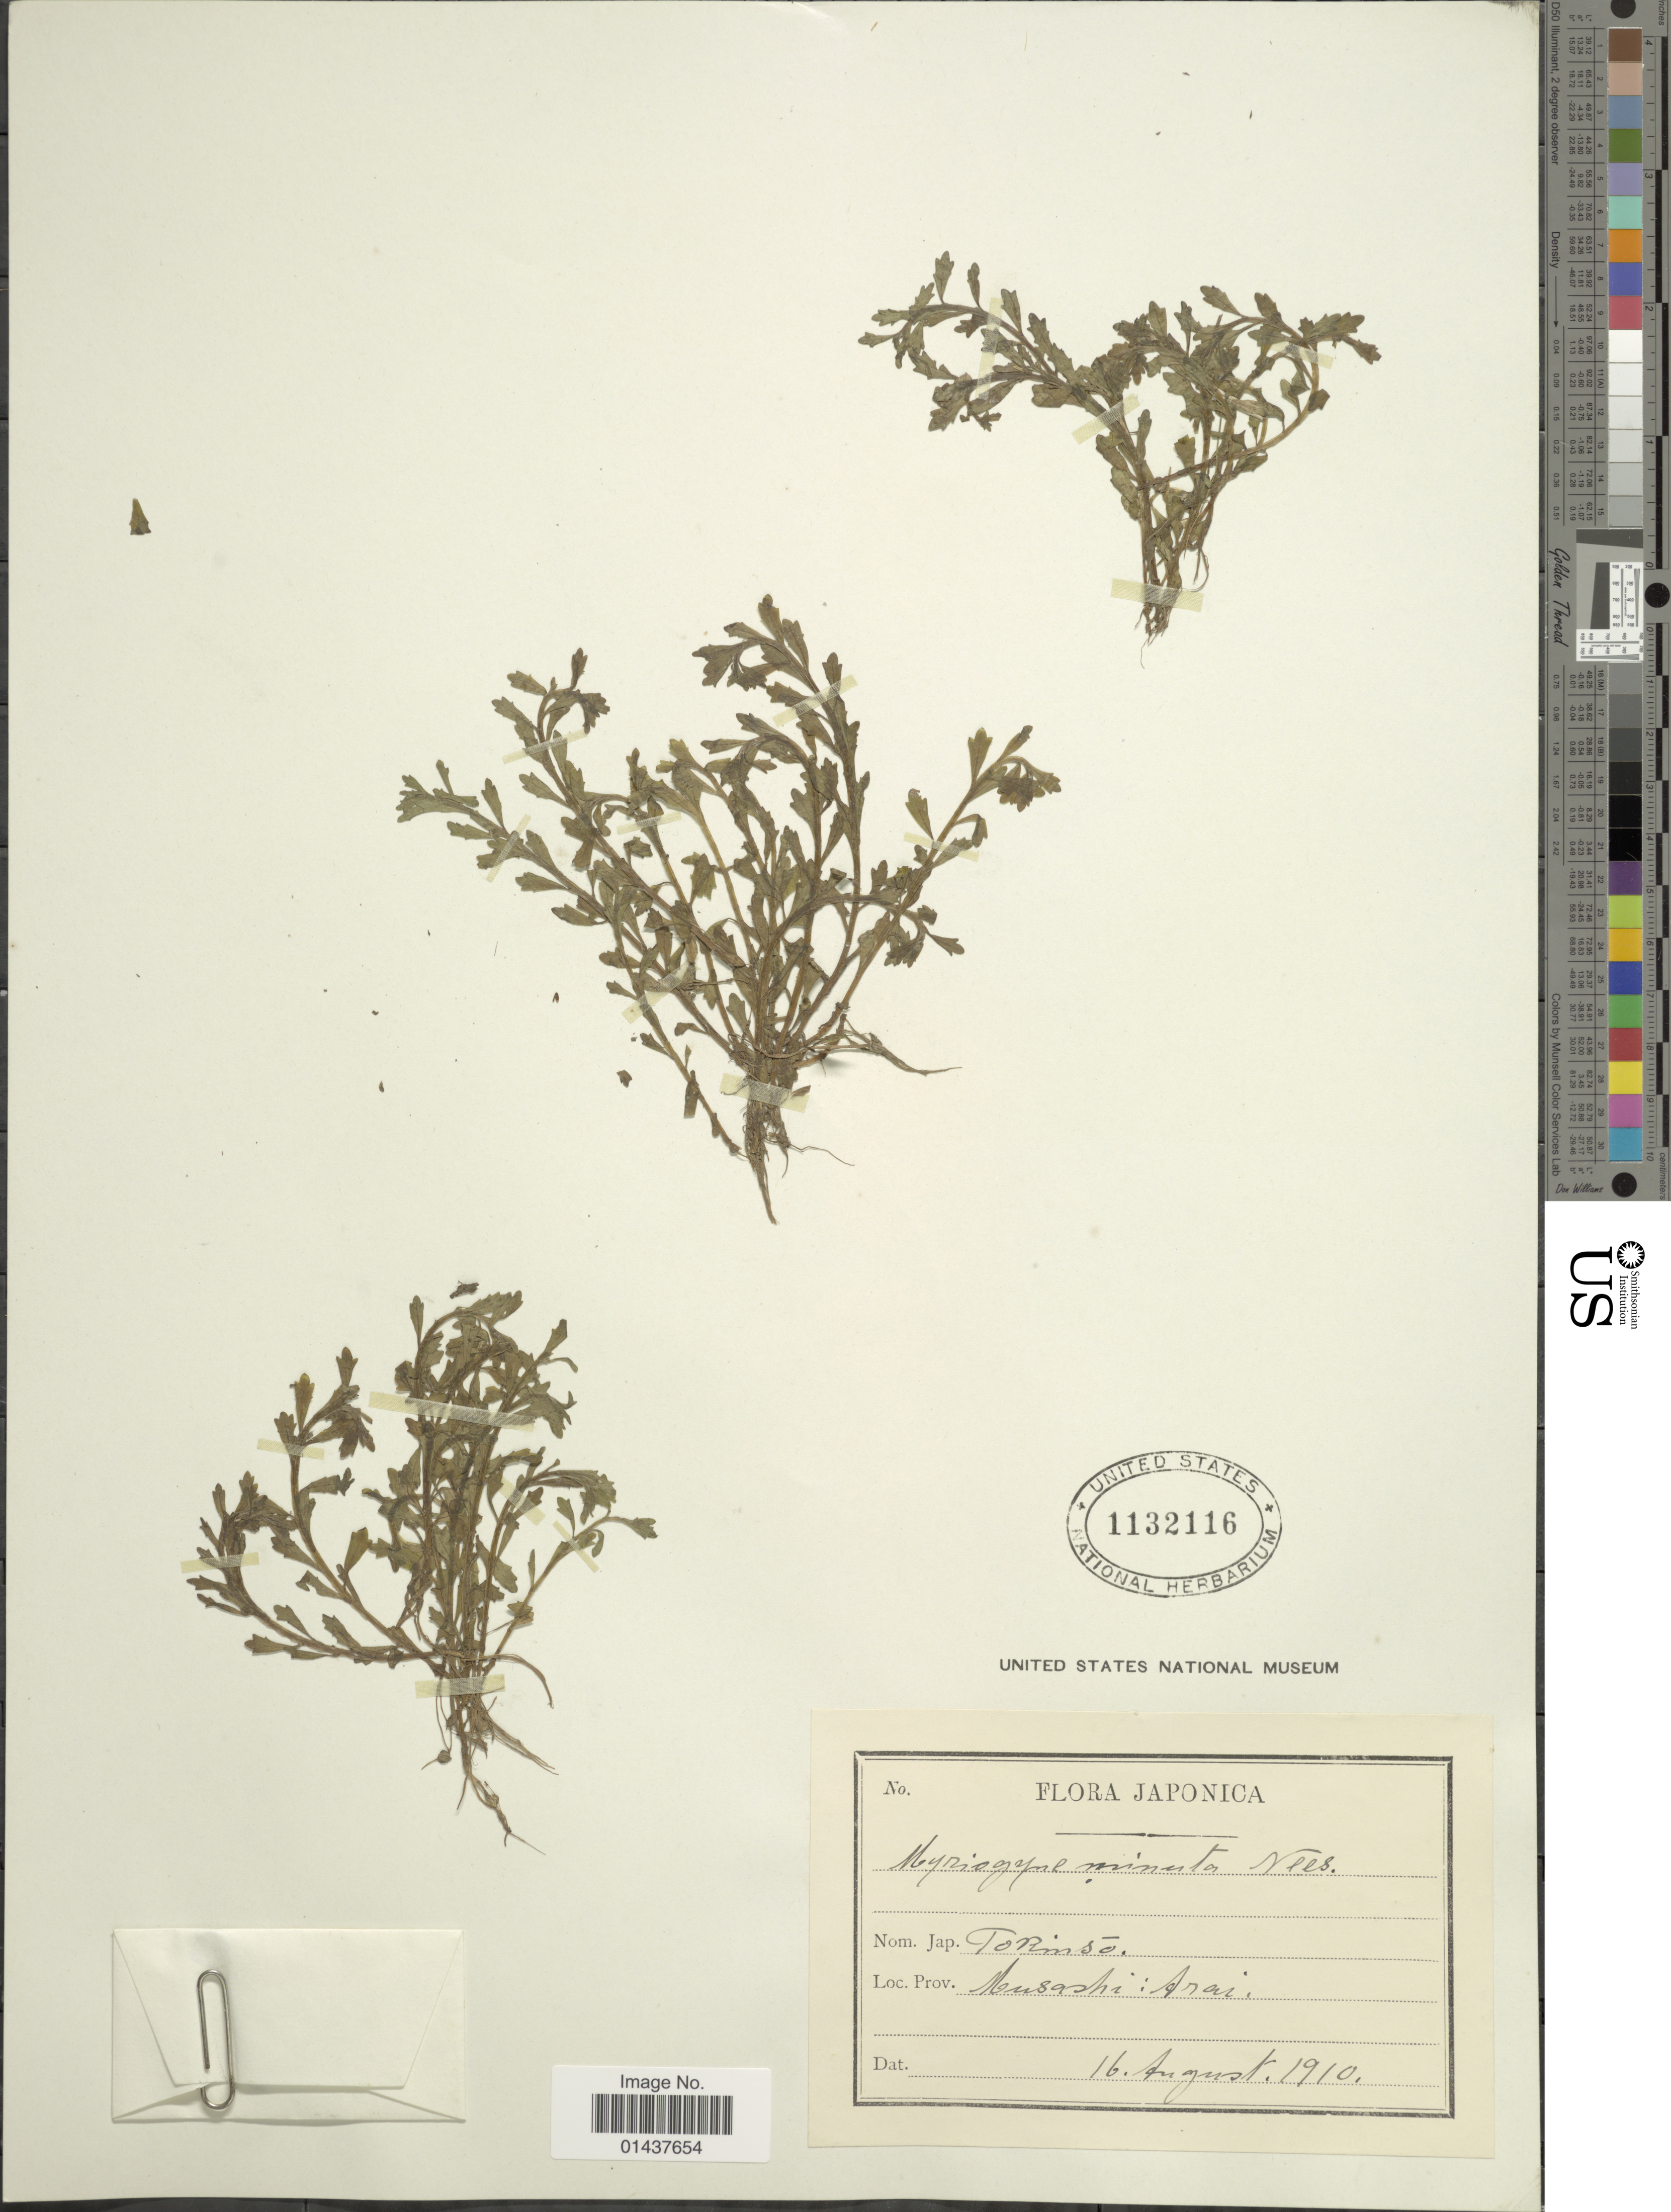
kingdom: Plantae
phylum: Tracheophyta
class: Magnoliopsida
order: Asterales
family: Asteraceae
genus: Centipeda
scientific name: Centipeda minima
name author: (L.) A. Braun & Asch.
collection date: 1910-08-16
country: Japan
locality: Musashi: Arai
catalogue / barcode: US 1132116